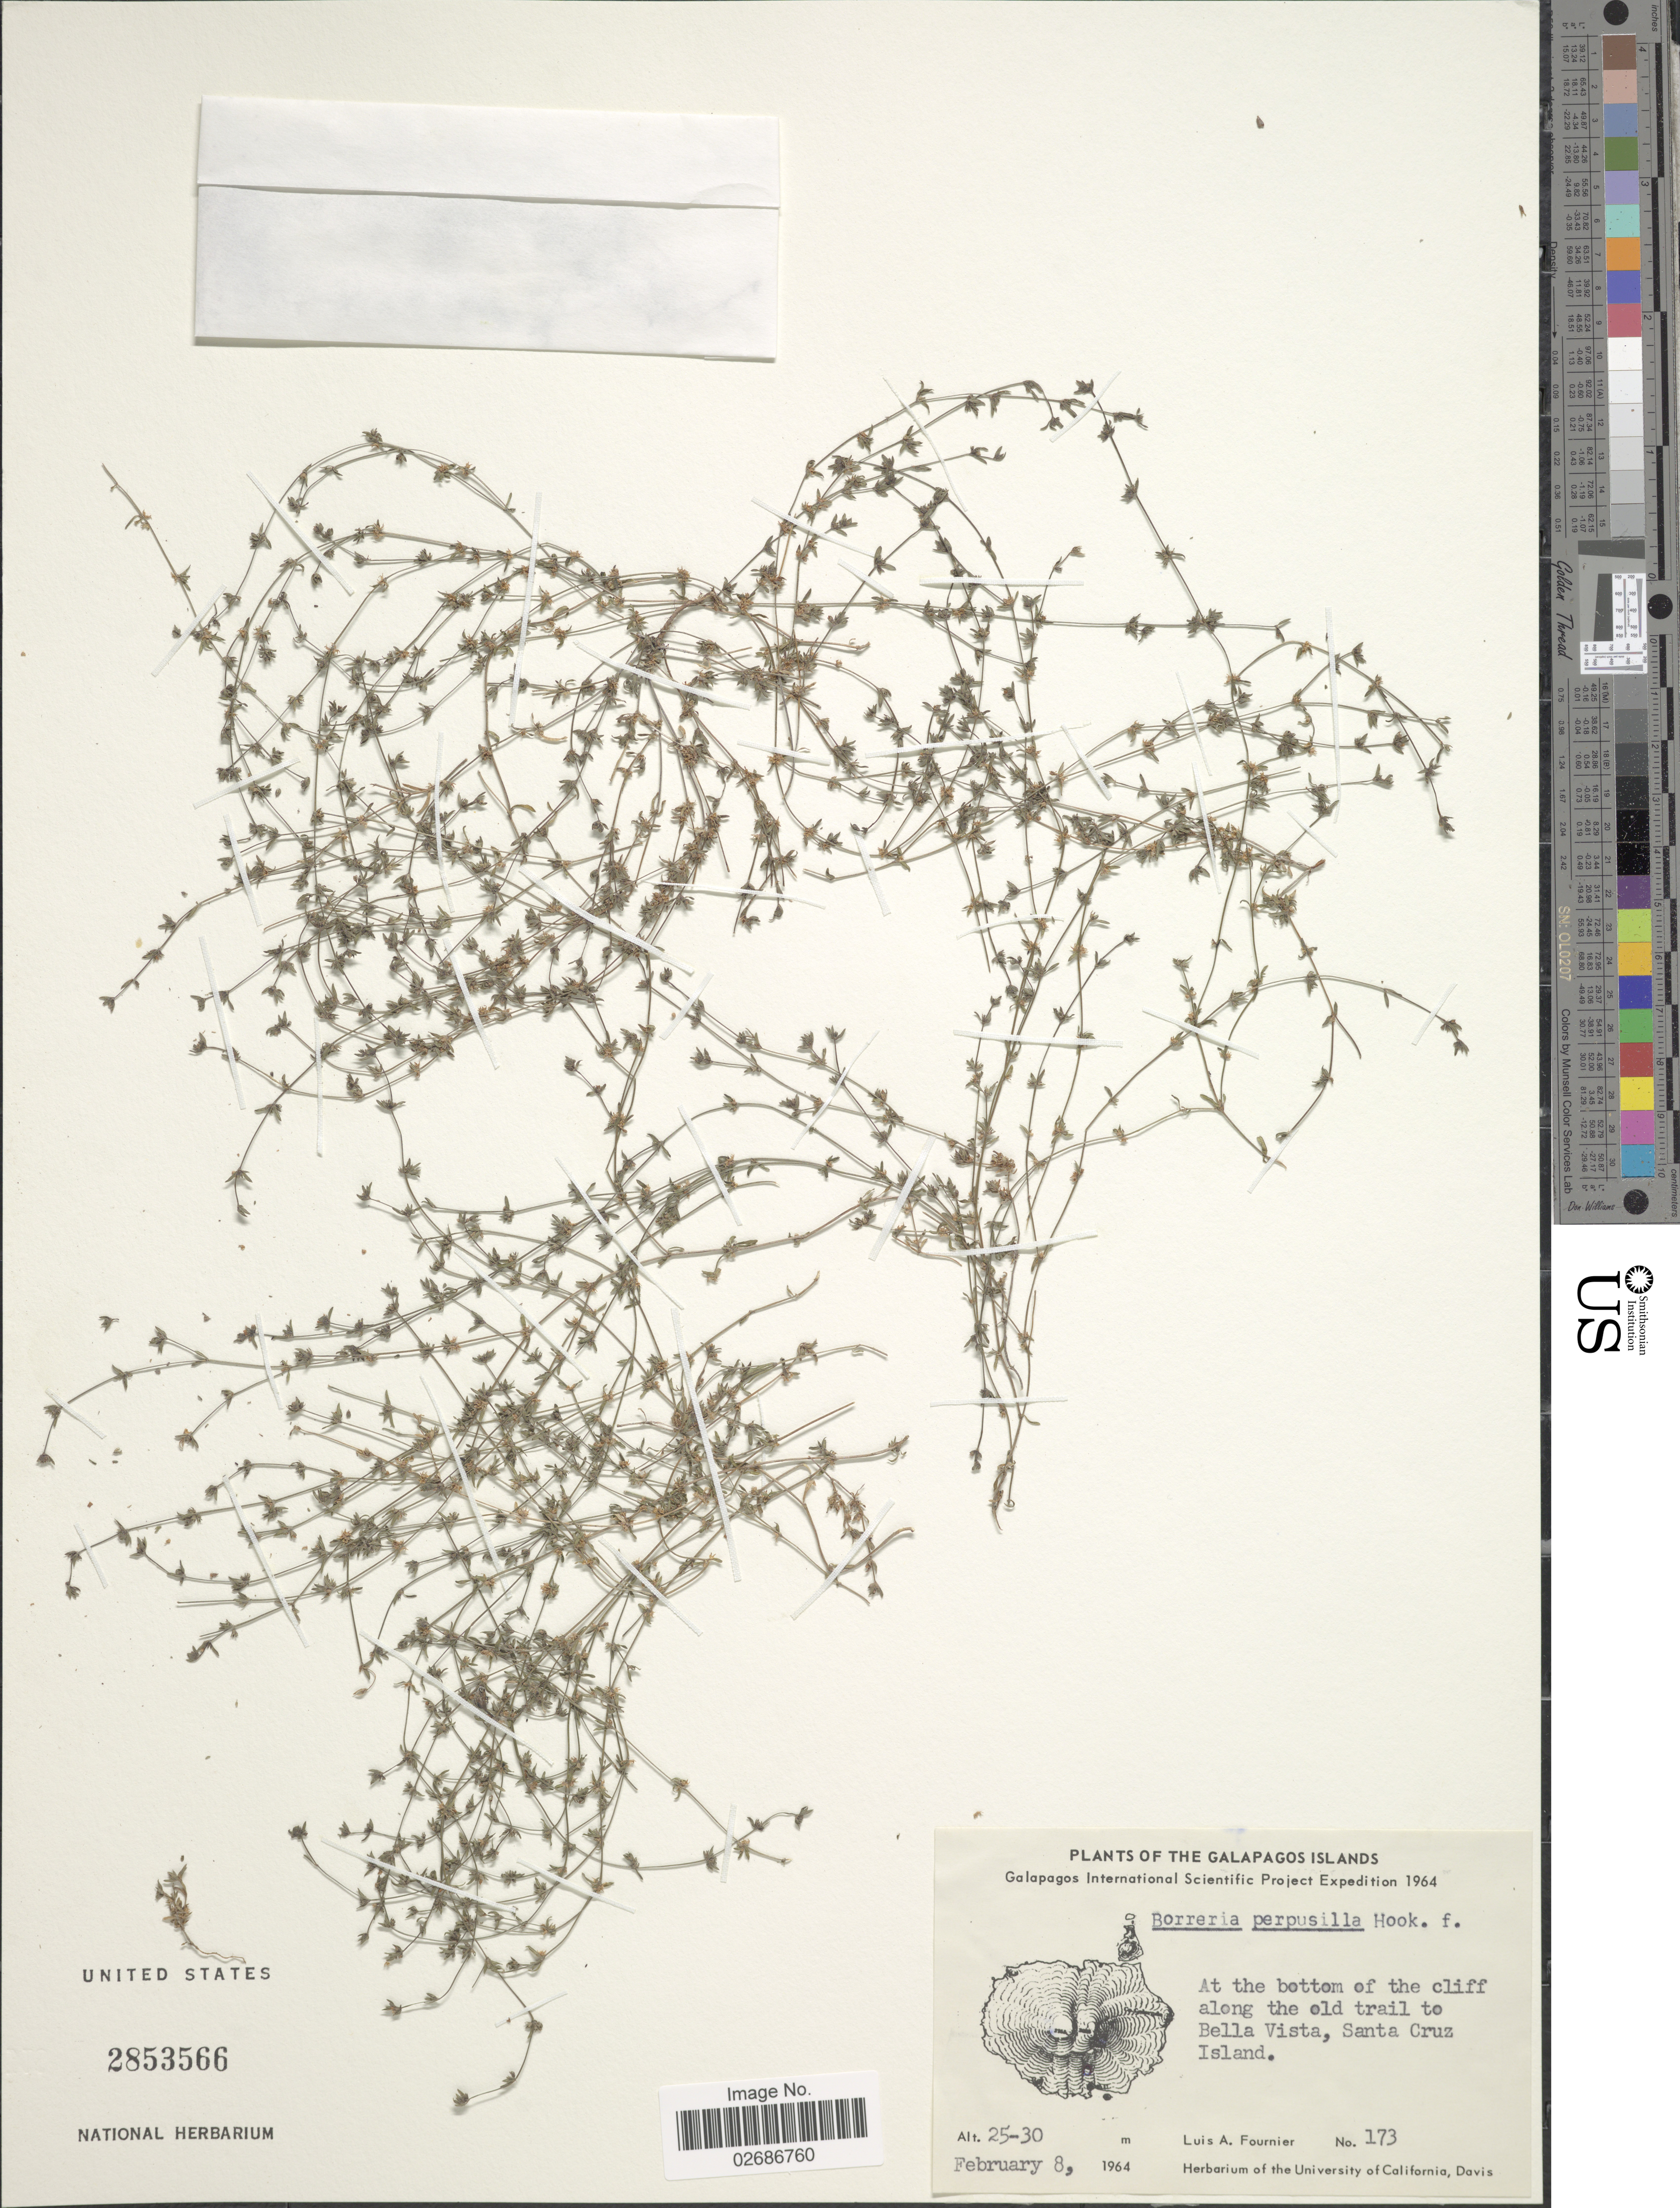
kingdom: Plantae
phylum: Tracheophyta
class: Magnoliopsida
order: Gentianales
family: Rubiaceae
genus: Borreria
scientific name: Borreria perpusilla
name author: Hook. f.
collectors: L. A. Fournier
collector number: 173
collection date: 1964-02-08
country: Ecuador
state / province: Colón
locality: Galapagos Islands. At the bottom of the cliff along the old trail to Bella Vista, Santa Cruz Island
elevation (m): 25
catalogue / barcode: US 2853566